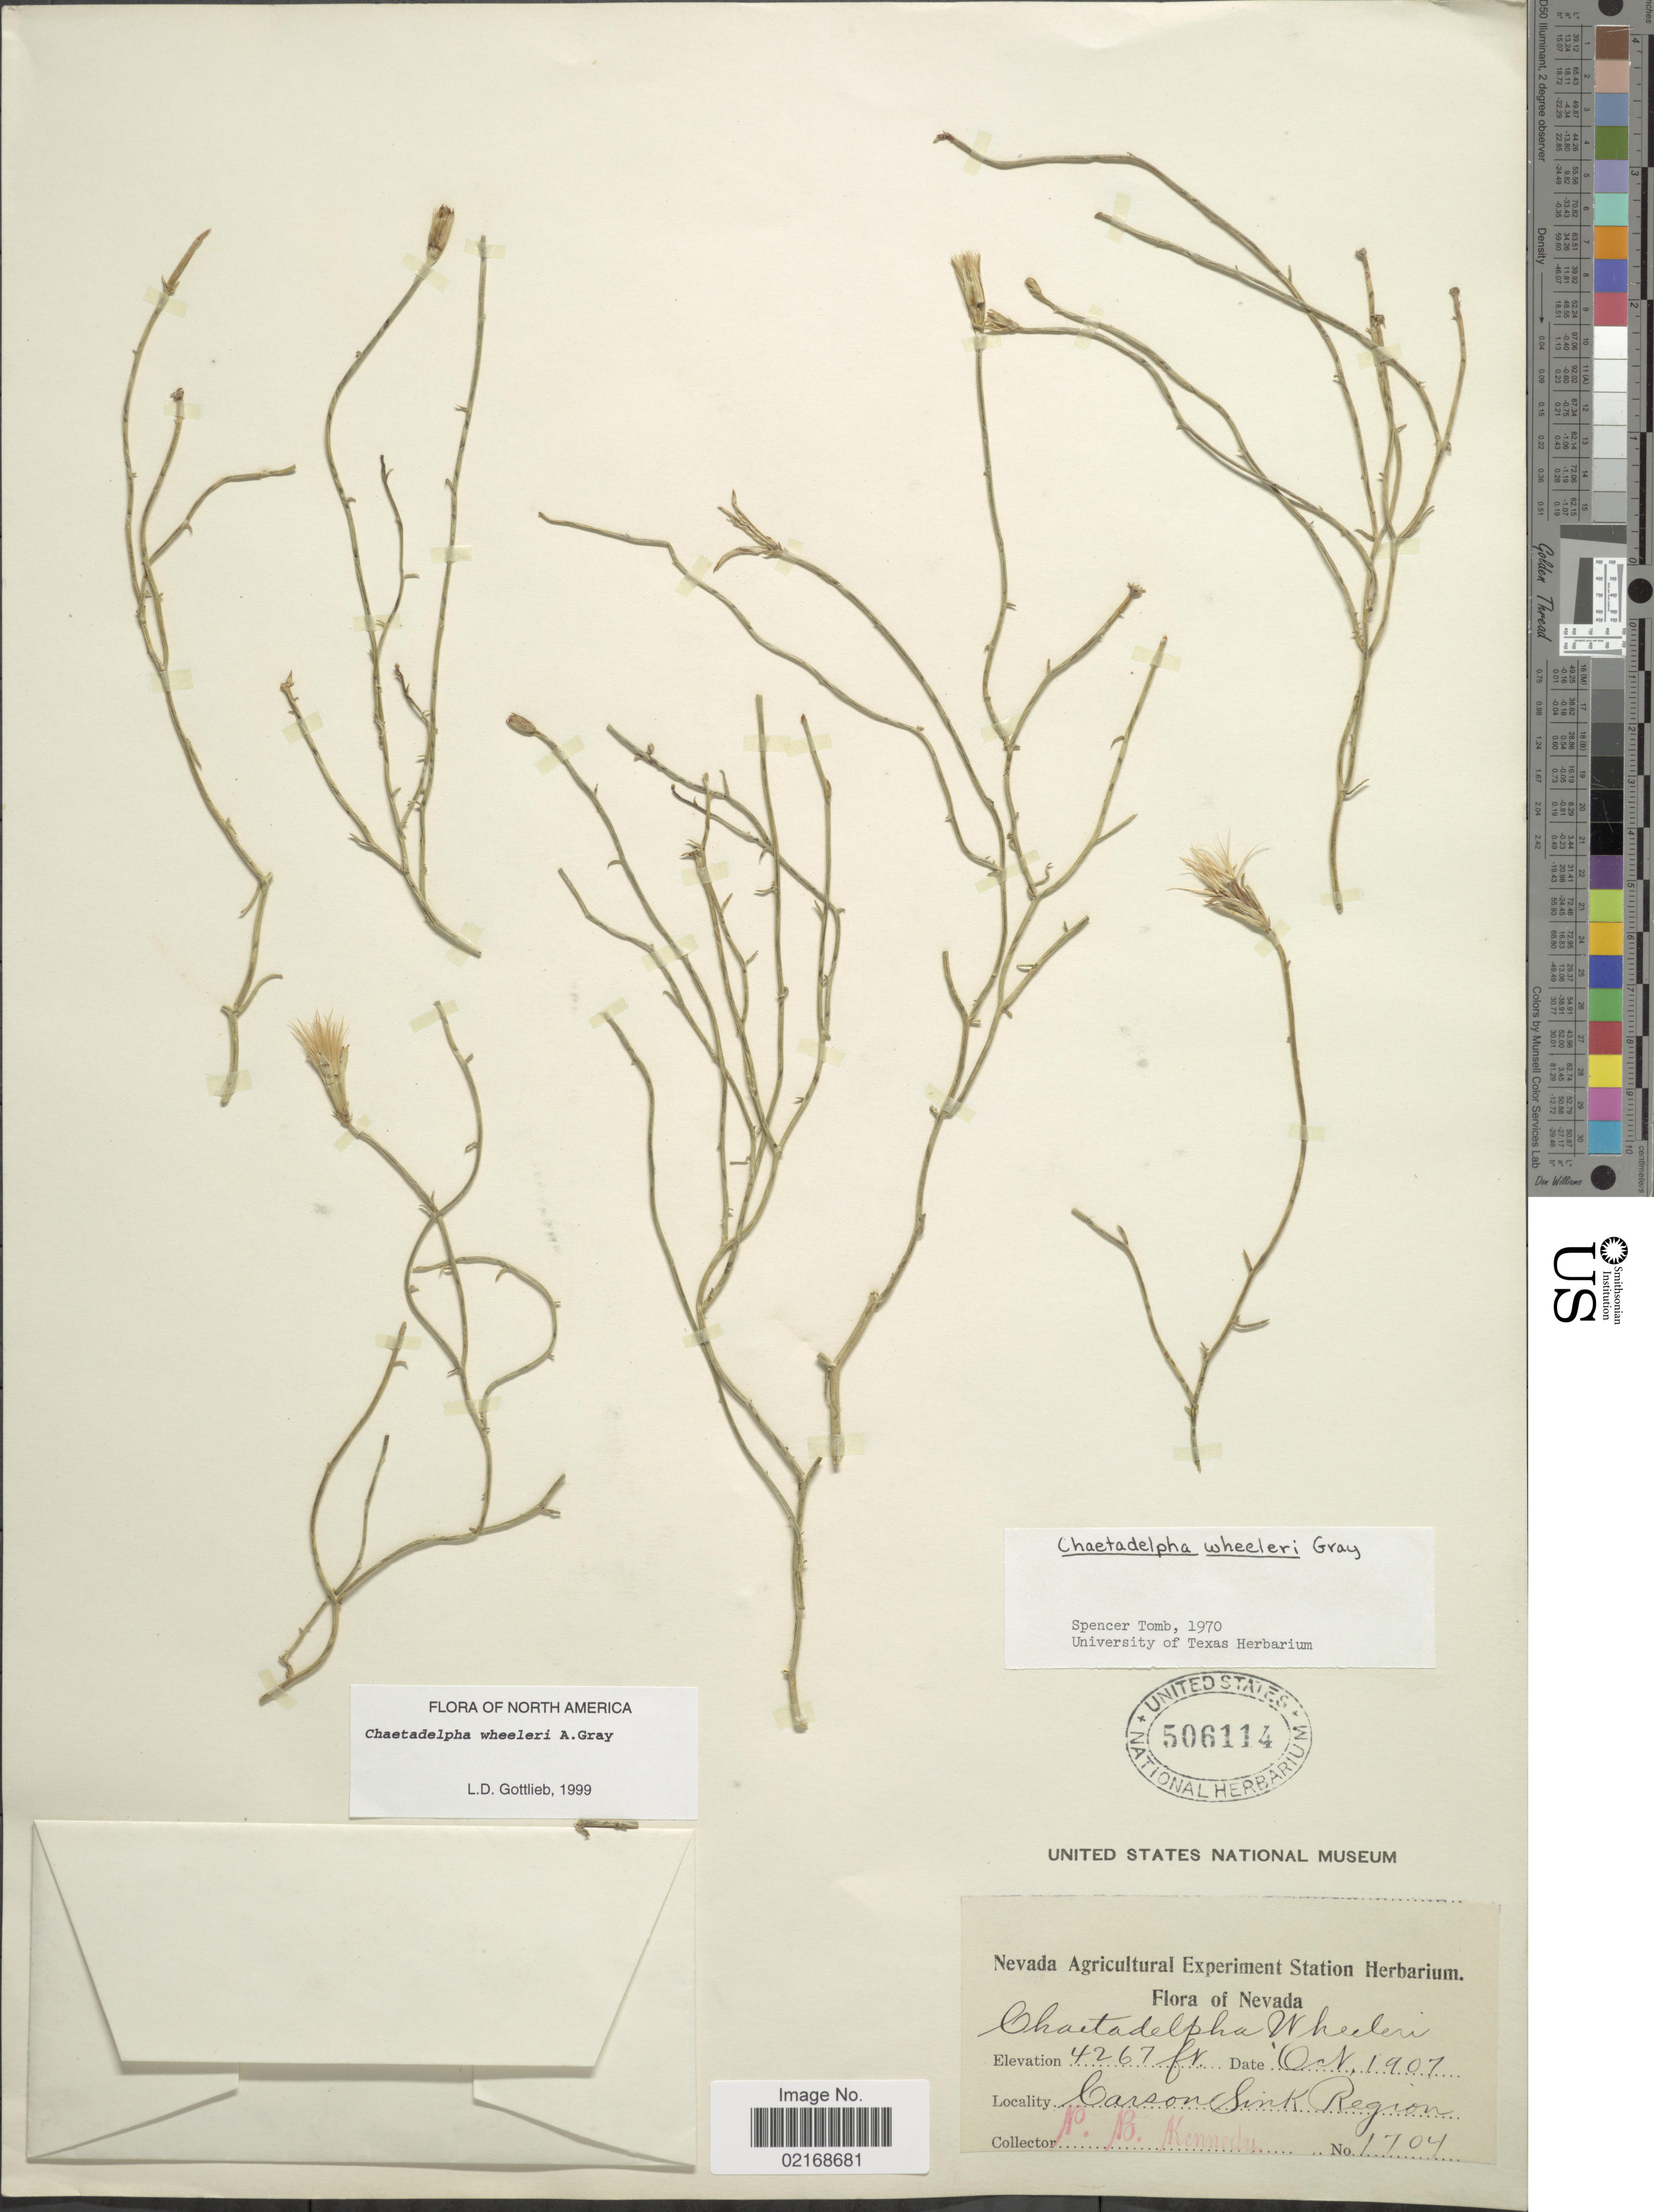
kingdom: Plantae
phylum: Tracheophyta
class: Magnoliopsida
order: Asterales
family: Asteraceae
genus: Chaetadelpha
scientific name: Chaetadelpha wheeleri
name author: A. Gray ex S. Watson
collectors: B. Kennedy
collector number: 17004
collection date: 1907-10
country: United States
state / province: Nevada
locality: Carson Sink Region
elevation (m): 1301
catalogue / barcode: US 506114